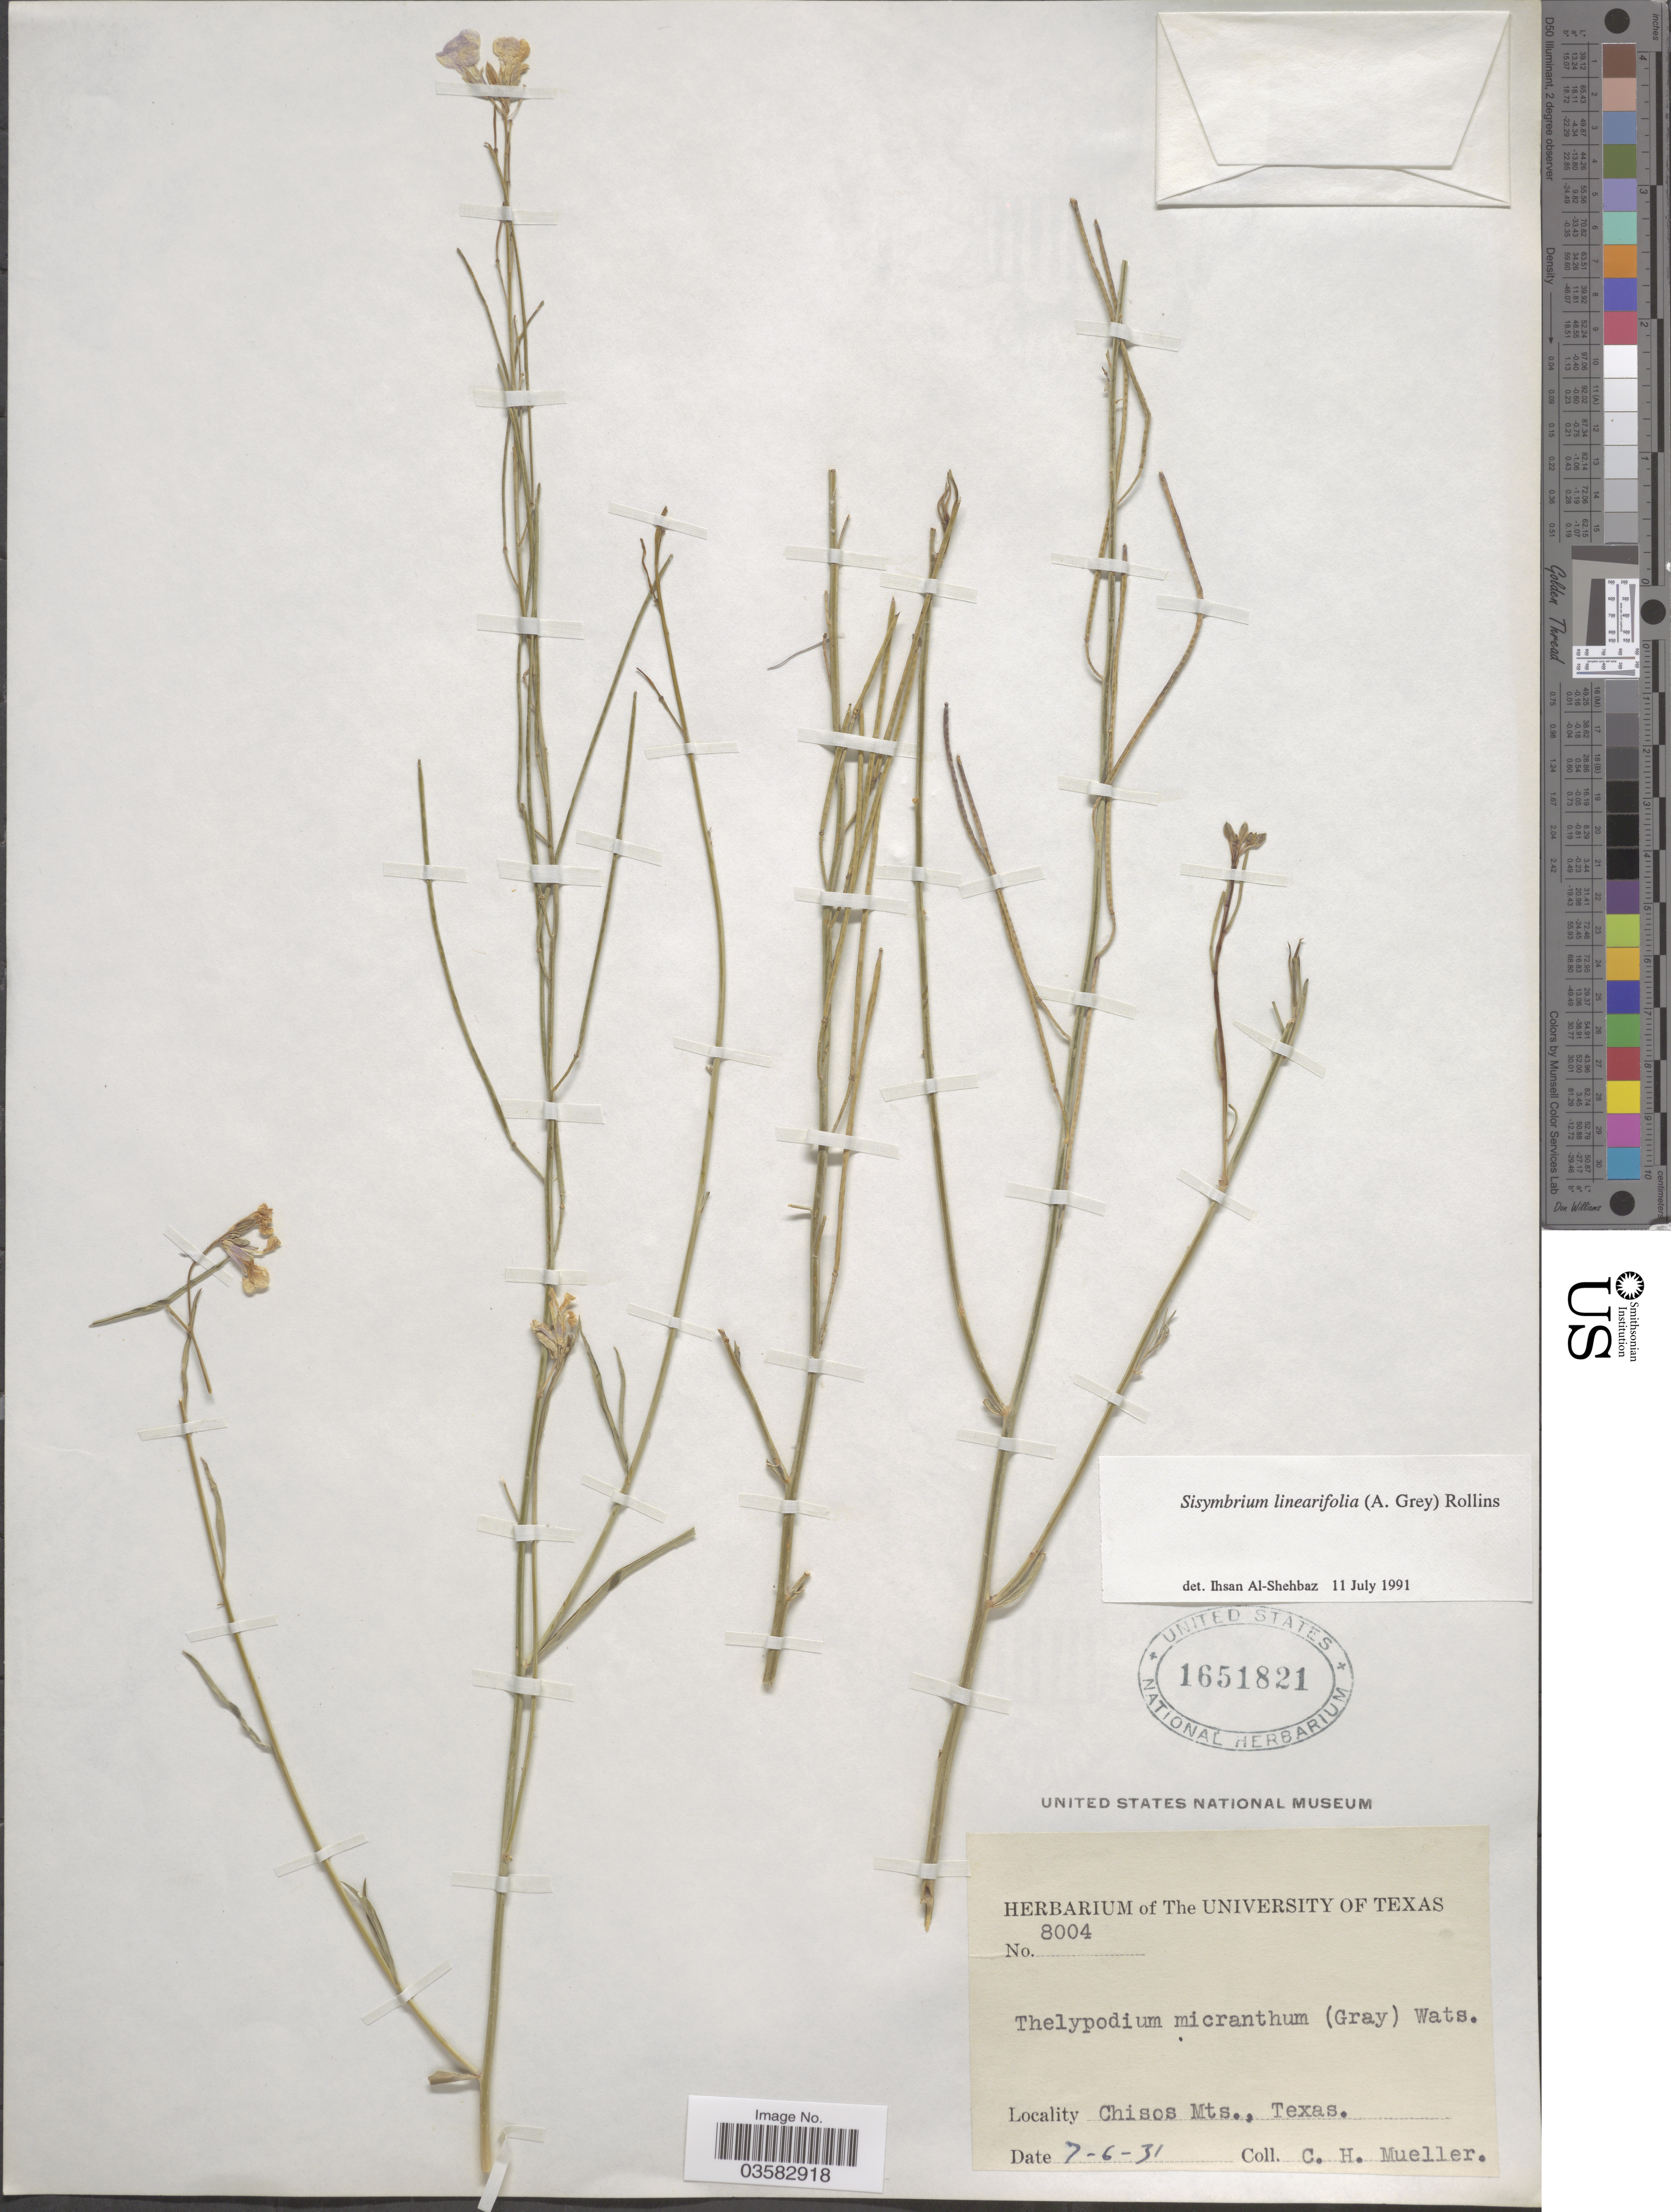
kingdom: Plantae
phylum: Tracheophyta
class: Magnoliopsida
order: Brassicales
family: Brassicaceae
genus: Sisymbrium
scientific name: Sisymbrium linearifolium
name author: (A. Gray) Payson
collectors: C. H. Mueller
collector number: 8004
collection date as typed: Transcribed d/m/y: 6/7/31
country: United States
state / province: Texas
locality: Chisos Mts.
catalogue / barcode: US 1651821